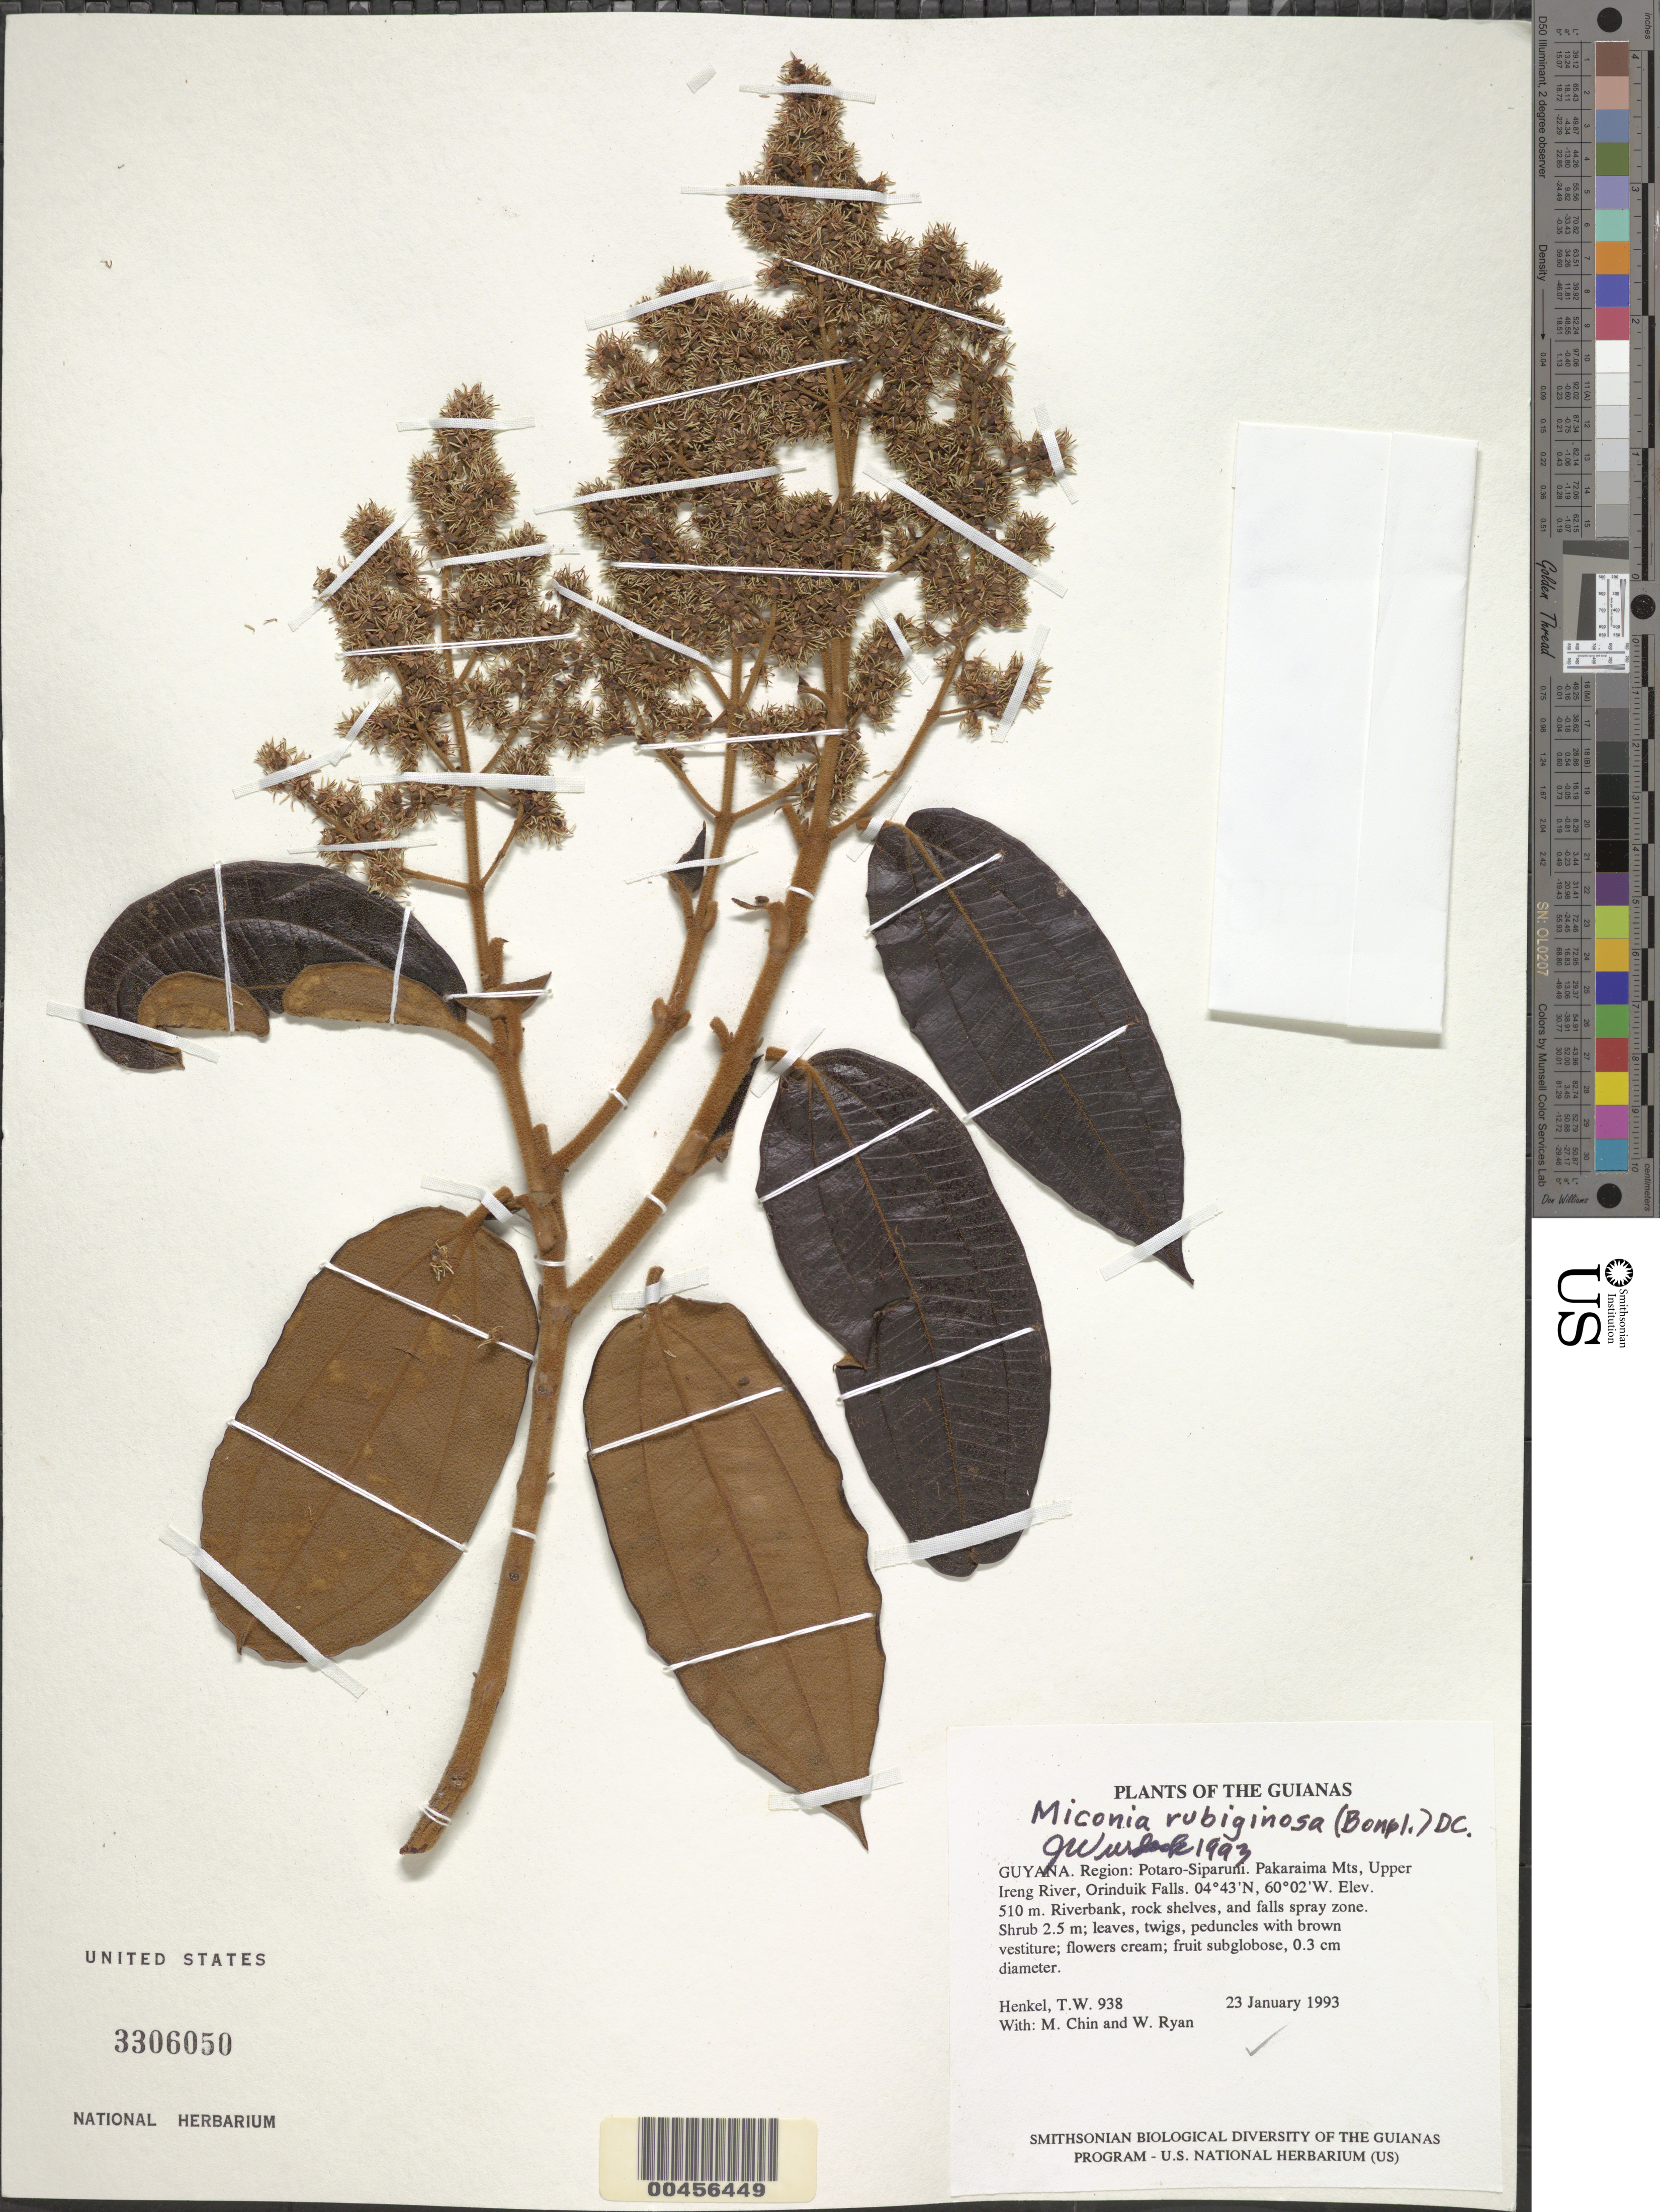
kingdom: Plantae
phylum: Tracheophyta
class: Magnoliopsida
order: Myrtales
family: Melastomataceae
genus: Miconia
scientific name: Miconia rubiginosa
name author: (Bonpl.) DC.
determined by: Wurdack, John J., (US), US (UNITED STATES)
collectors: T. Henkel, M. Chin & W. Ryan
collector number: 938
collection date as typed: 23 January 1993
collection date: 1993-01-23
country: Guyana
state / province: Potaro-Siparuni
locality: Pakaraima Mts, Upper Ireng River, Orinduik Falls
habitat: Riverbank, rock shelves, and falls spray zone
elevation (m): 510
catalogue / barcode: US 3306050